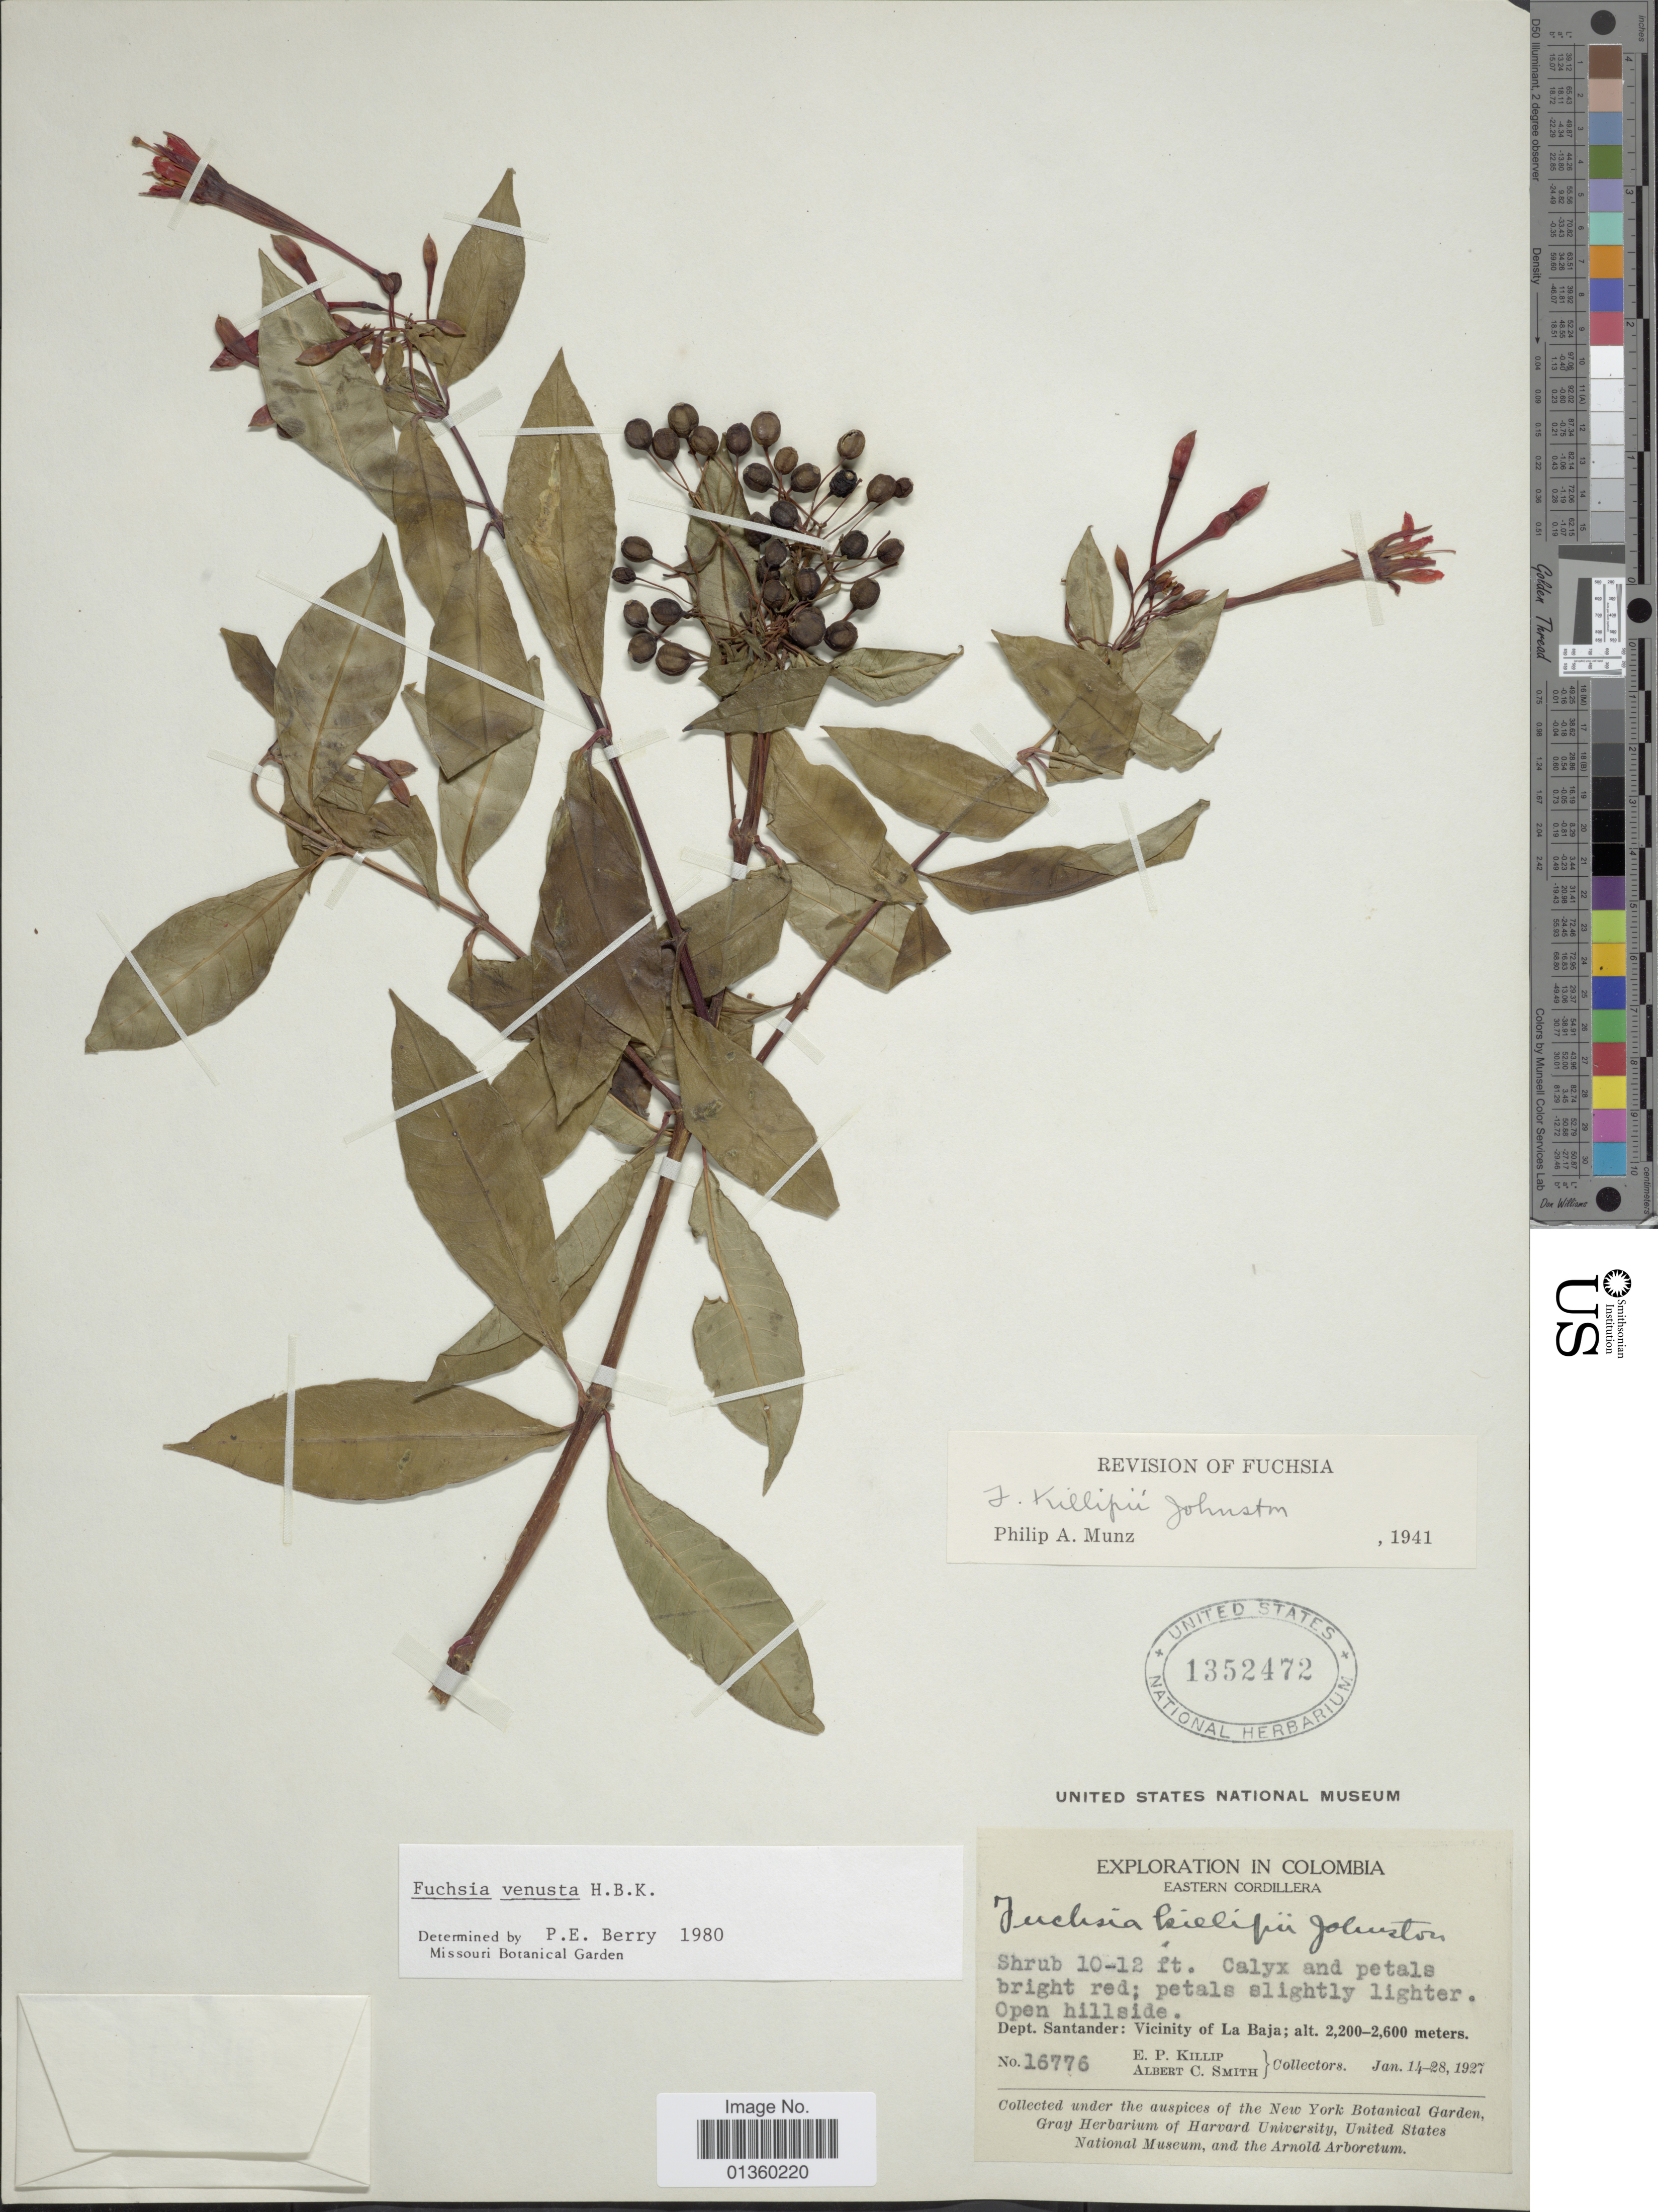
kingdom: Plantae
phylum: Tracheophyta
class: Magnoliopsida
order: Myrtales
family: Onagraceae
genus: Fuchsia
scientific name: Fuchsia venusta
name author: Kunth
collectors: E. P. Killip & A. C. Smith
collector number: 16776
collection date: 1927-01-14/1927-01-28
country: Colombia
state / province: Santander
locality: Vicinity of La Baja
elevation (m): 2200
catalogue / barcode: US 1352472